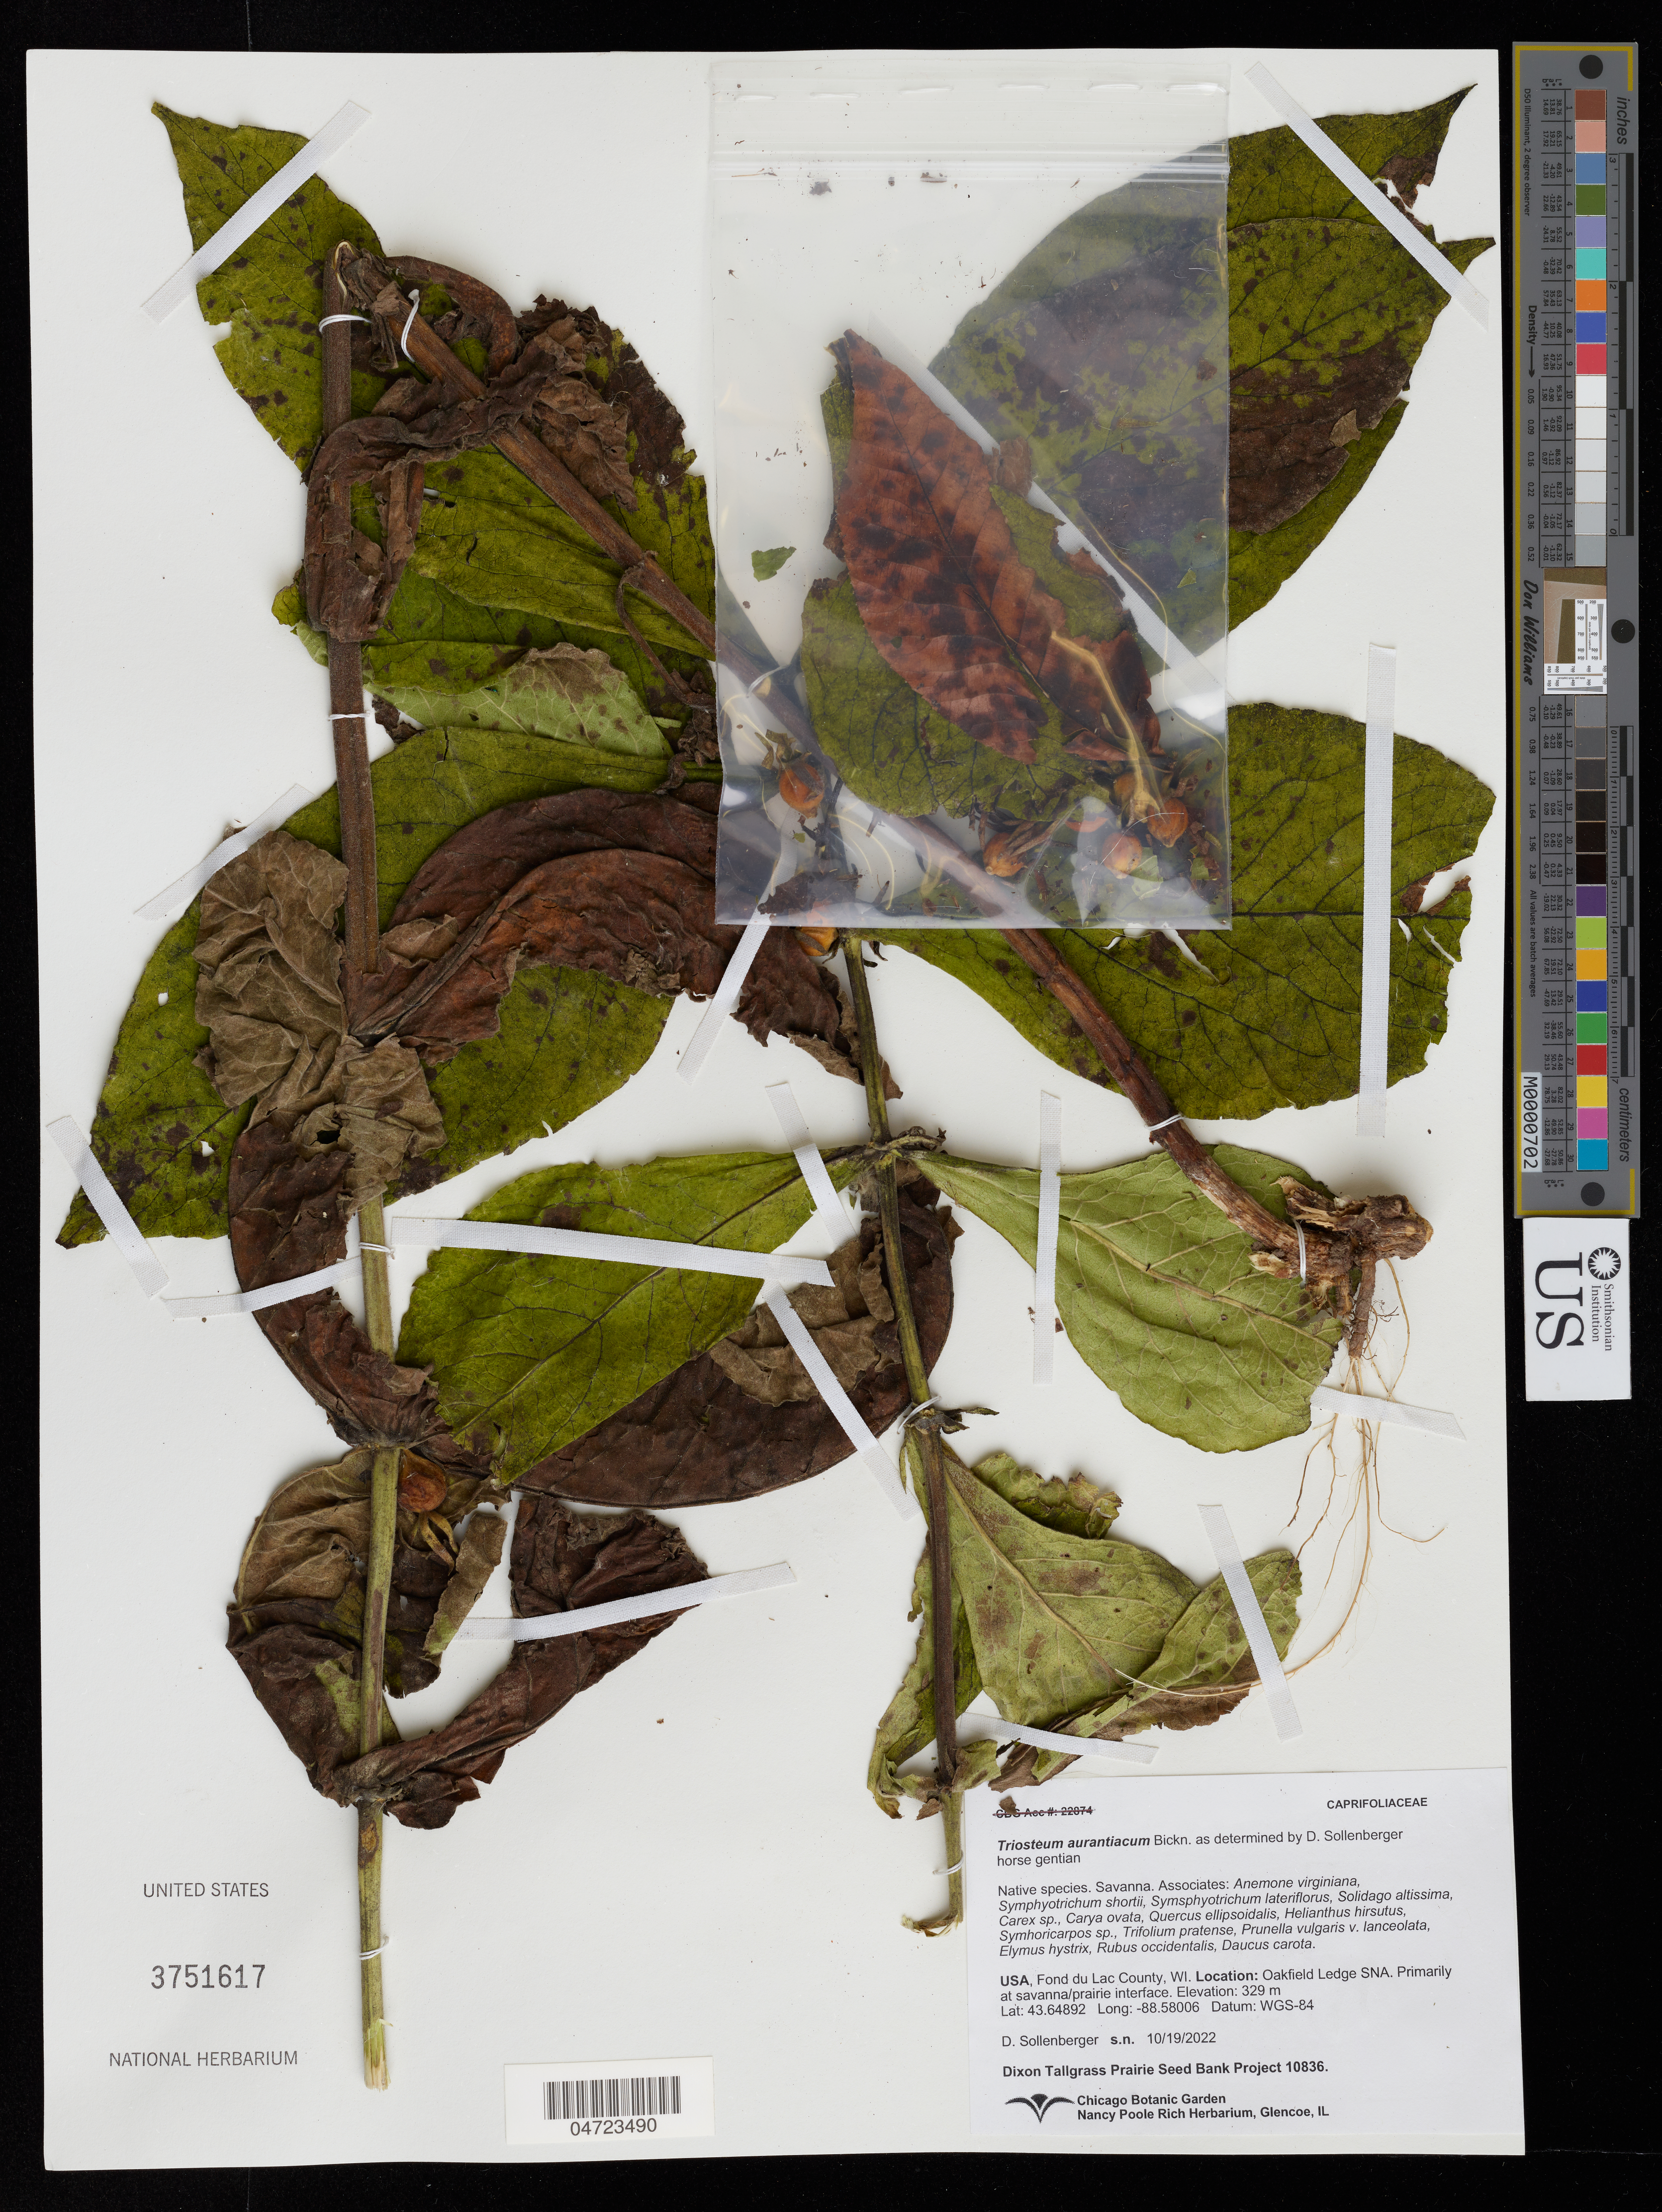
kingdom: Plantae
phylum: Tracheophyta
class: Magnoliopsida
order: Dipsacales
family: Caprifoliaceae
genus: Triosteum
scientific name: Triosteum aurantiacum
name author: E.P. Bicknell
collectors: D. Sollenberger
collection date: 2022-10-19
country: United States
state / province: Wisconsin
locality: Fond du Lac County, WI. Oakfield Ledge SNA. Primarily at savanna/prairie interface.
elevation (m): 329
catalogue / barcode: US 3751617